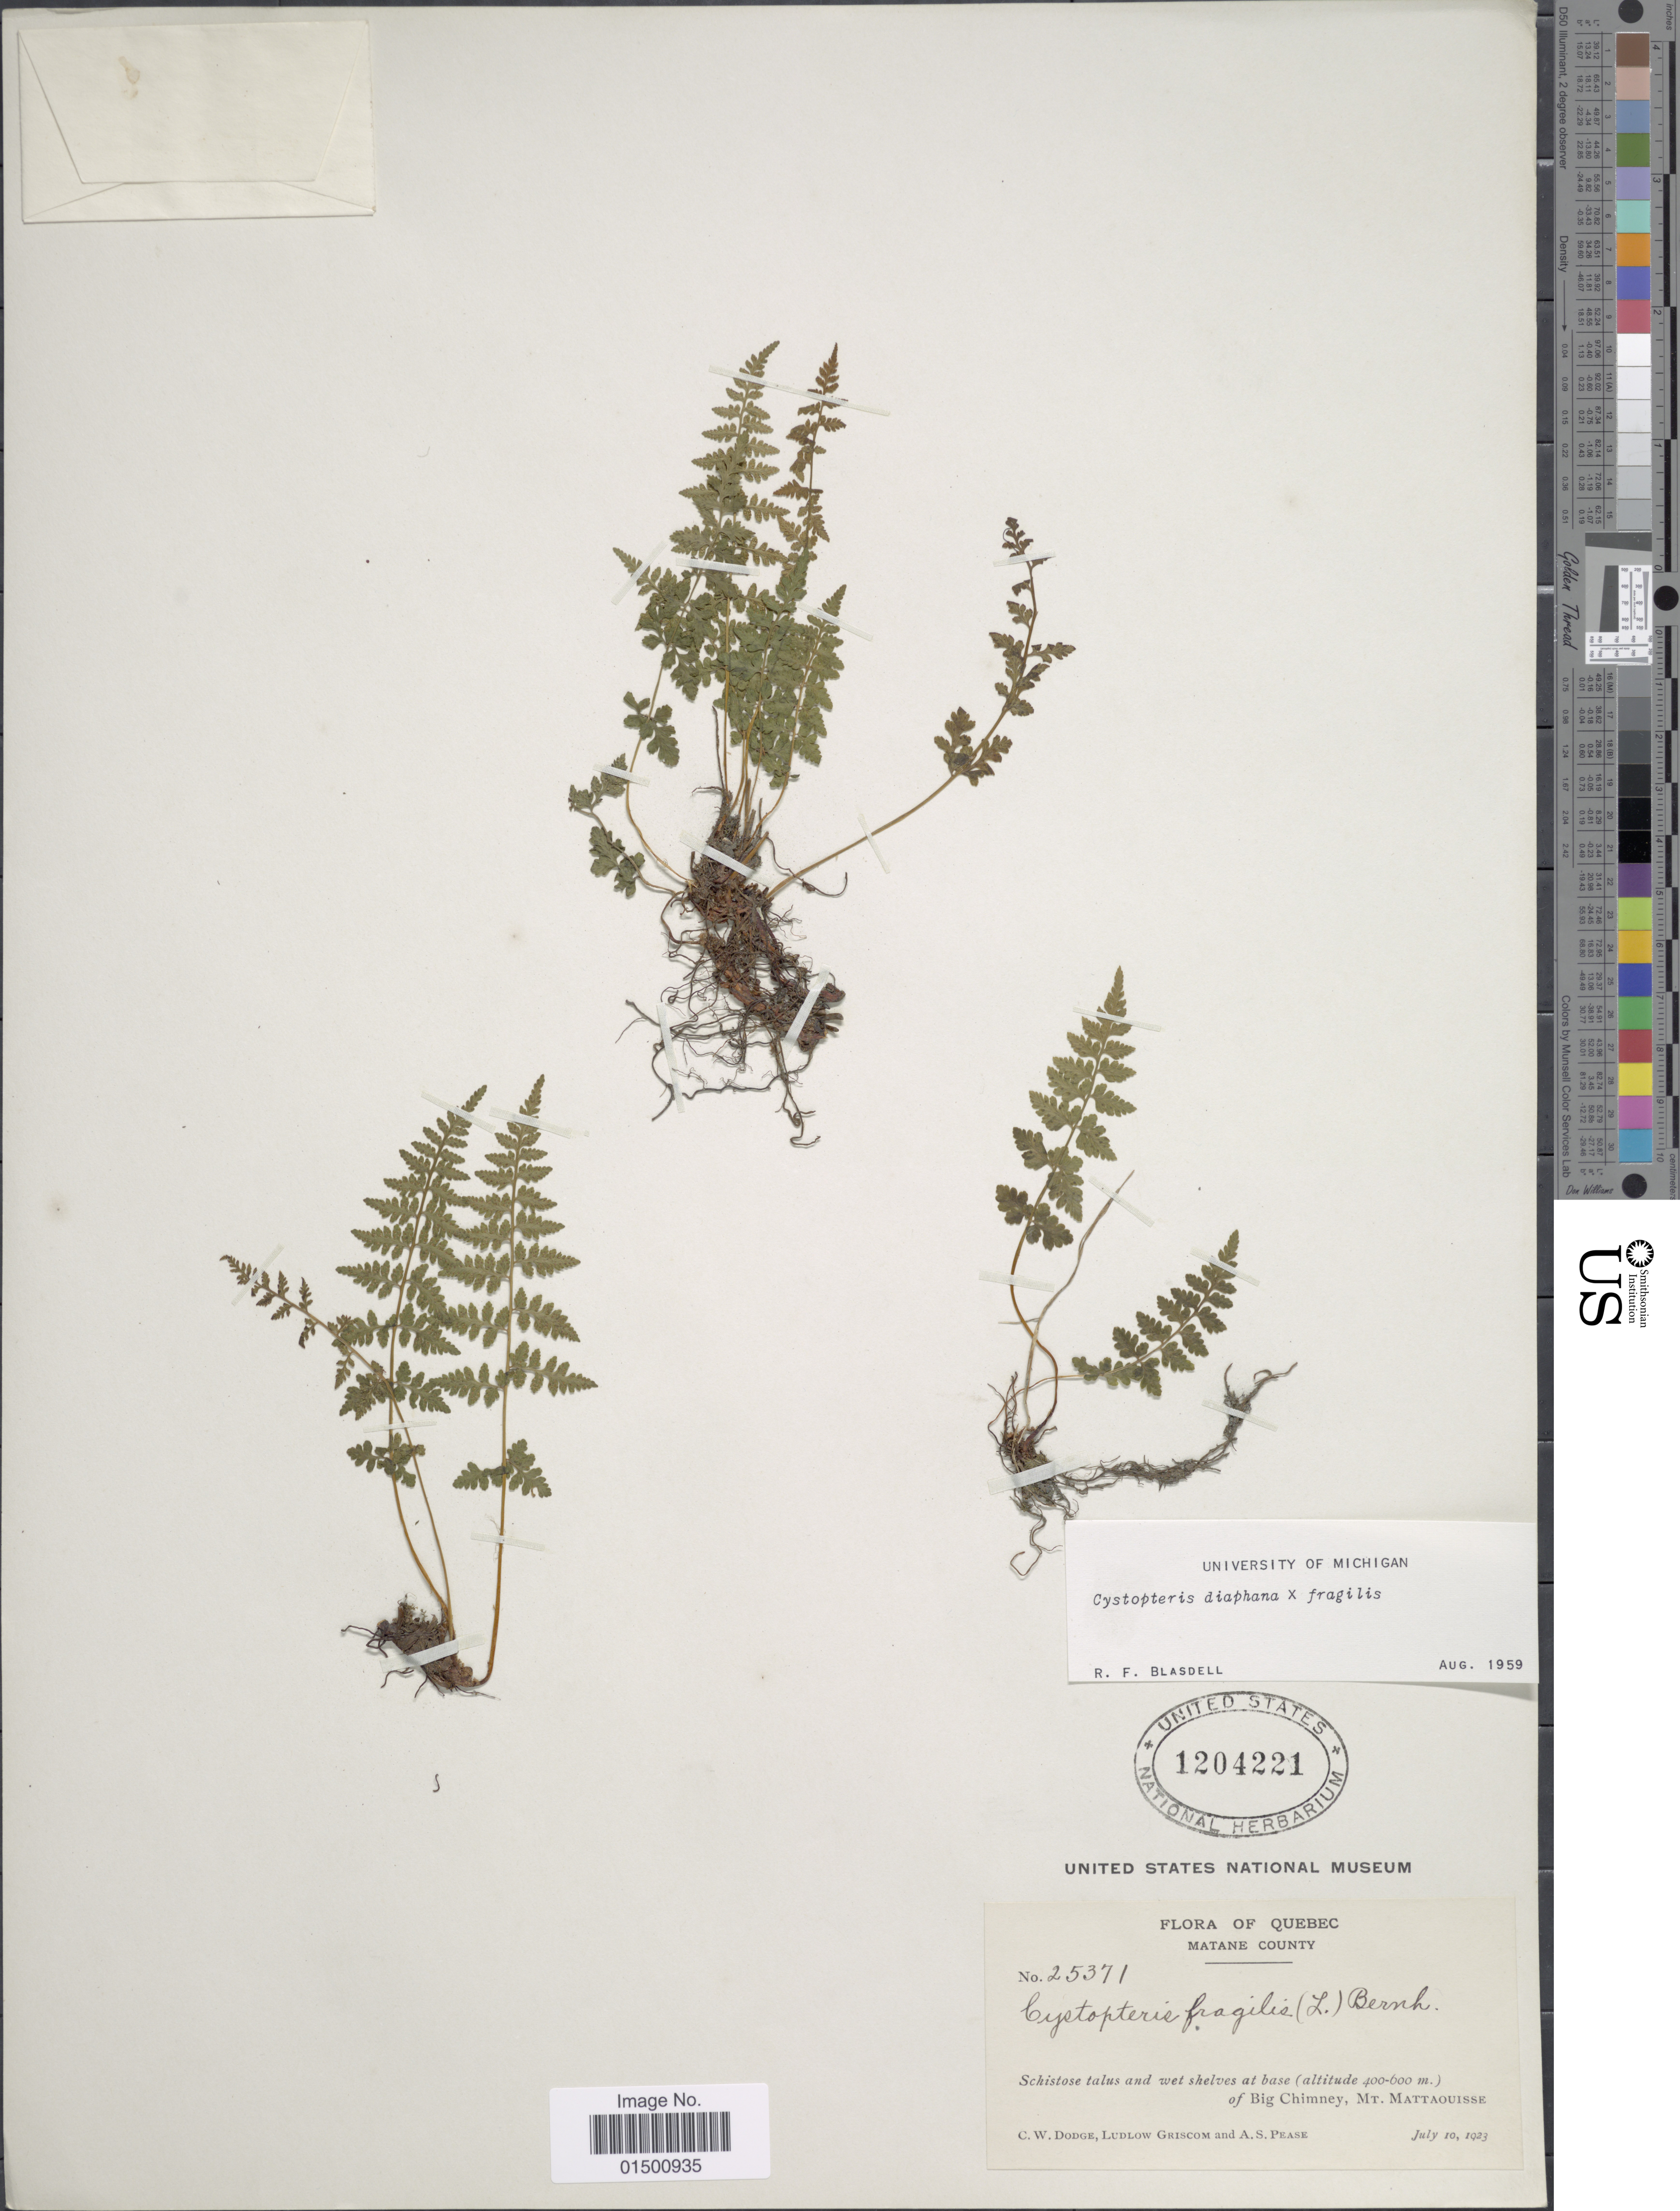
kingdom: Plantae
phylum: Tracheophyta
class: Polypodiopsida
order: Polypodiales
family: Cystopteridaceae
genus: Cystopteris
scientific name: Cystopteris diaphana x C. fragilis (L.) Bernh.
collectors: C. Dodge, L. Griscom & A. S. Pease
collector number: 25371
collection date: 1923-07-10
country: Canada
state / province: Quebec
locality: Matane County, Big Chimney, Mt. Mattaouisse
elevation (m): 400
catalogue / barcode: US 1204221